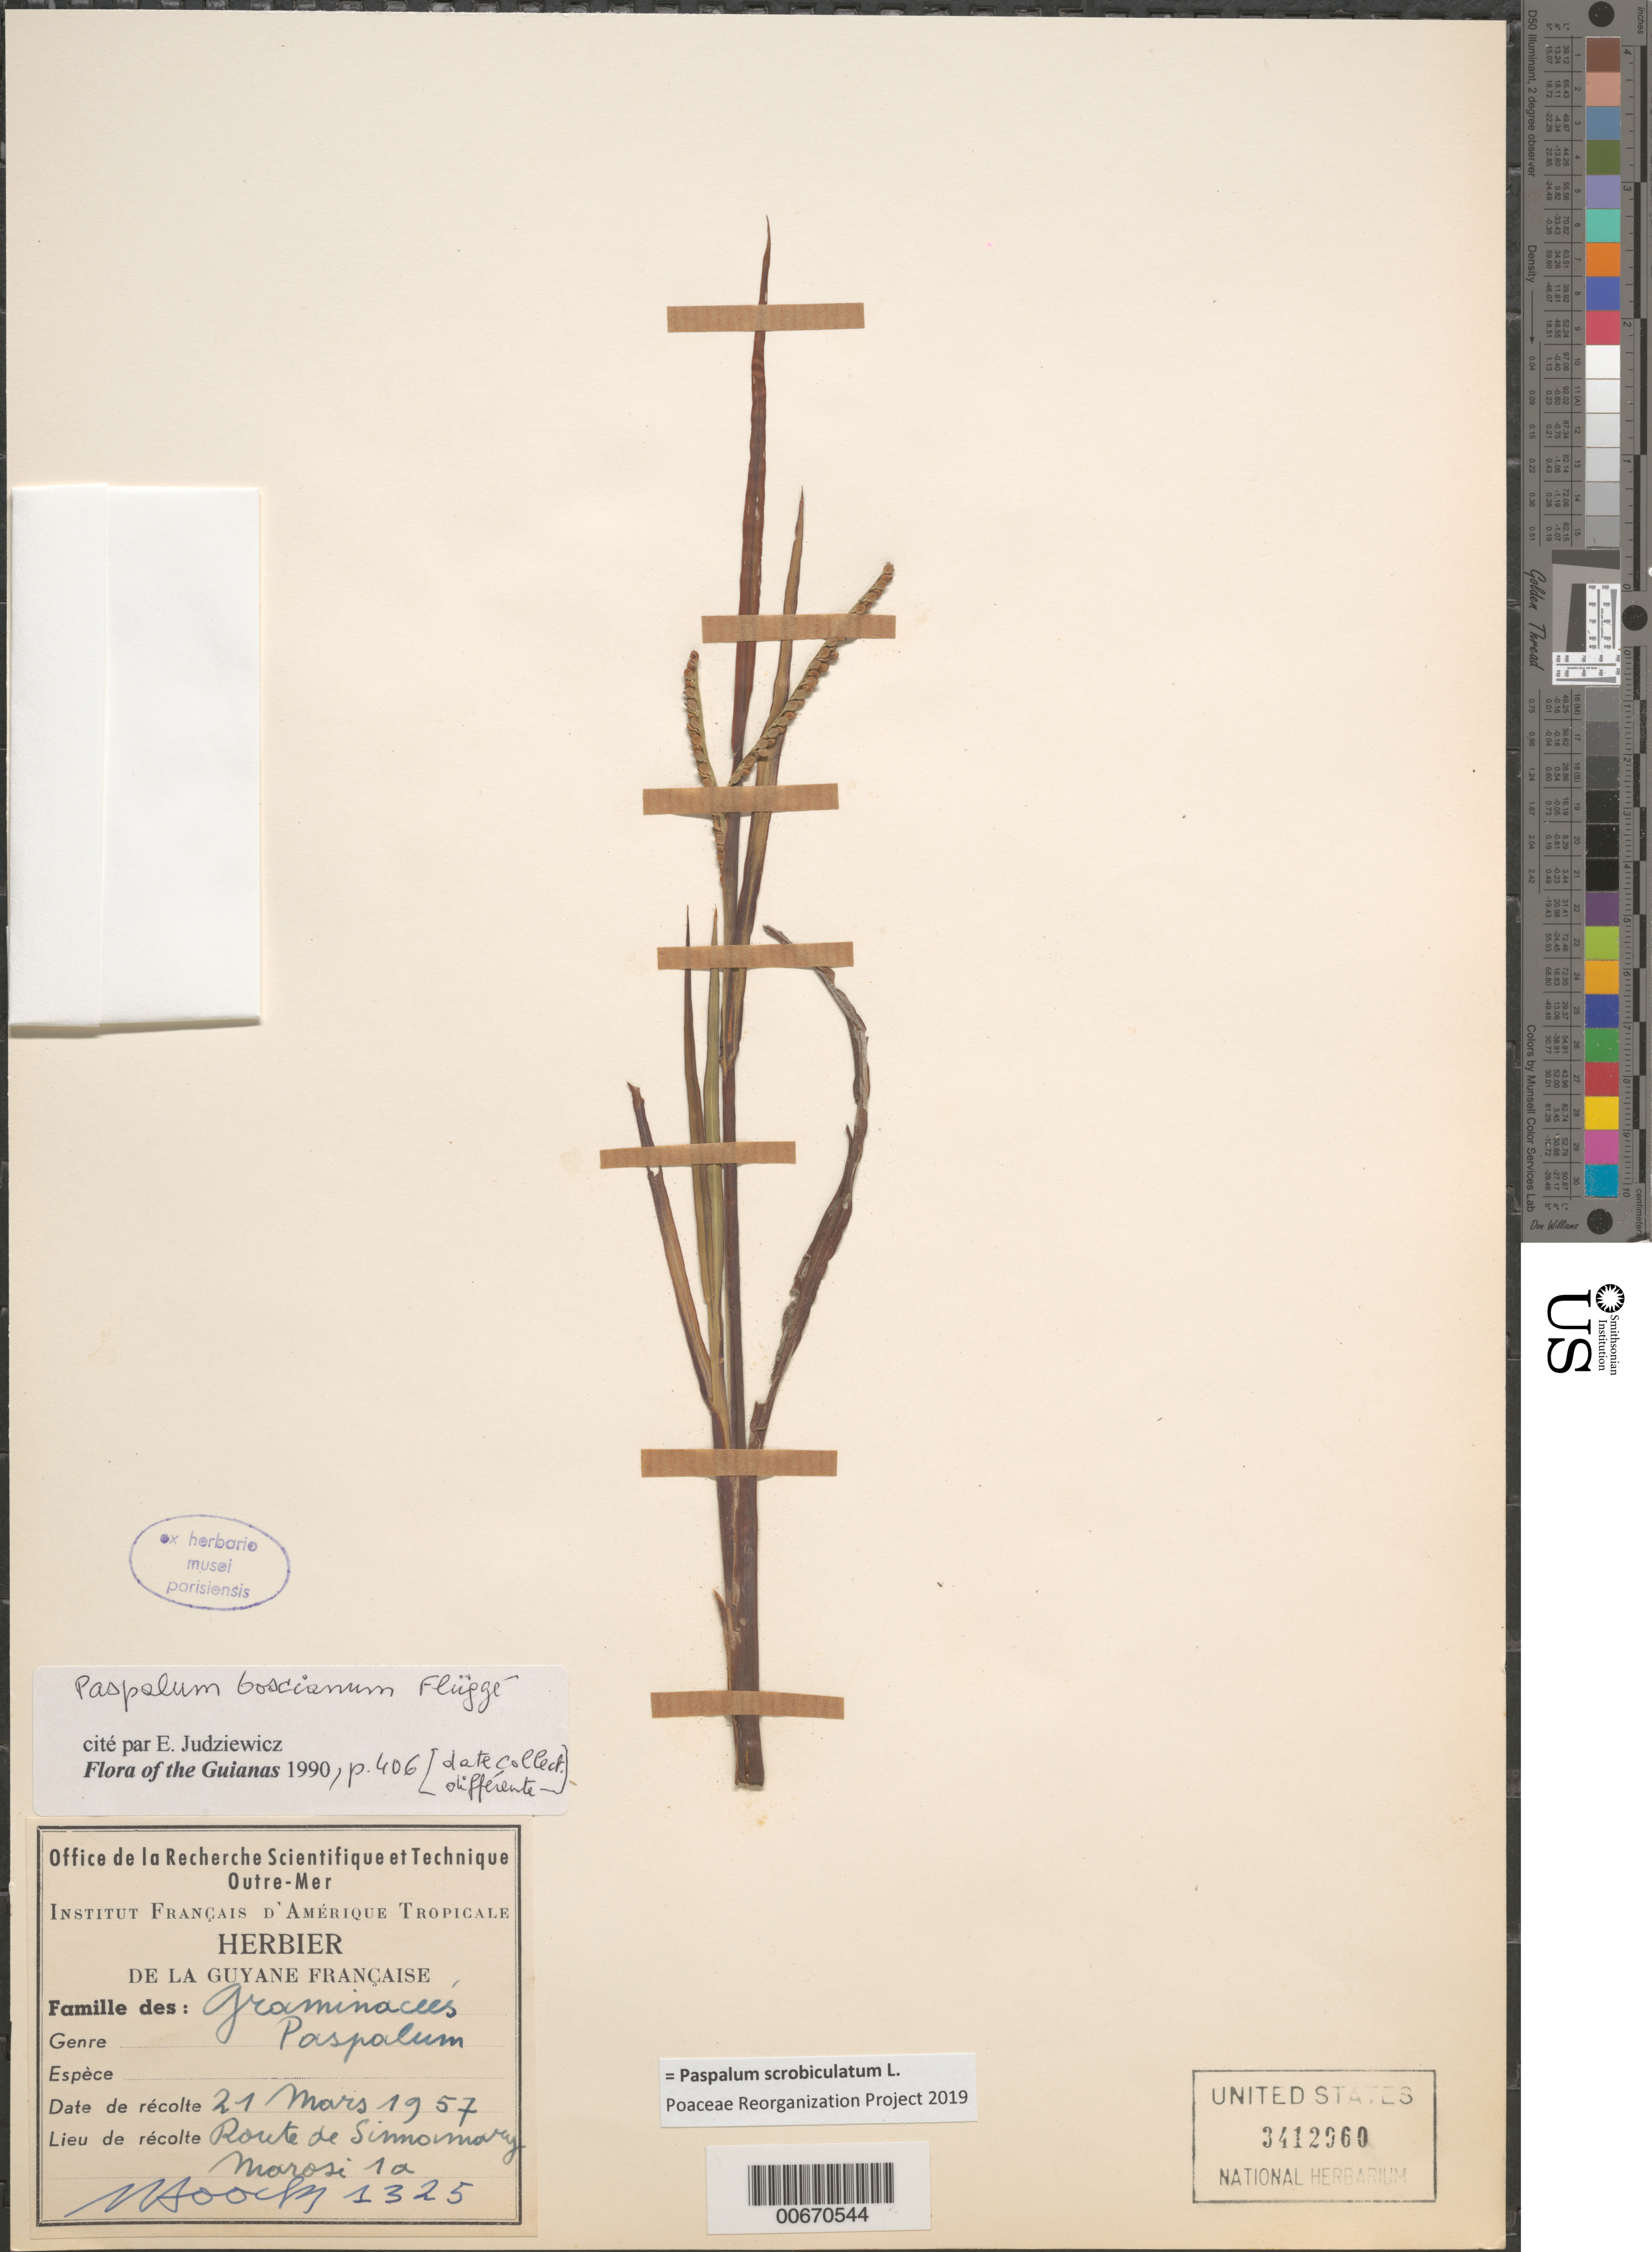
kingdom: Plantae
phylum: Tracheophyta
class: Liliopsida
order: Poales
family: Poaceae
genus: Paspalum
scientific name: Paspalum boscianum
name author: Flüggé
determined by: Judziewicz, E. J.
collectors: J. Hoock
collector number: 1325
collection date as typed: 21-Mar-57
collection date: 1957-03-21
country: French Guiana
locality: Route de Sinnamary, Savane Marosi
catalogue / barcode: US 3412960